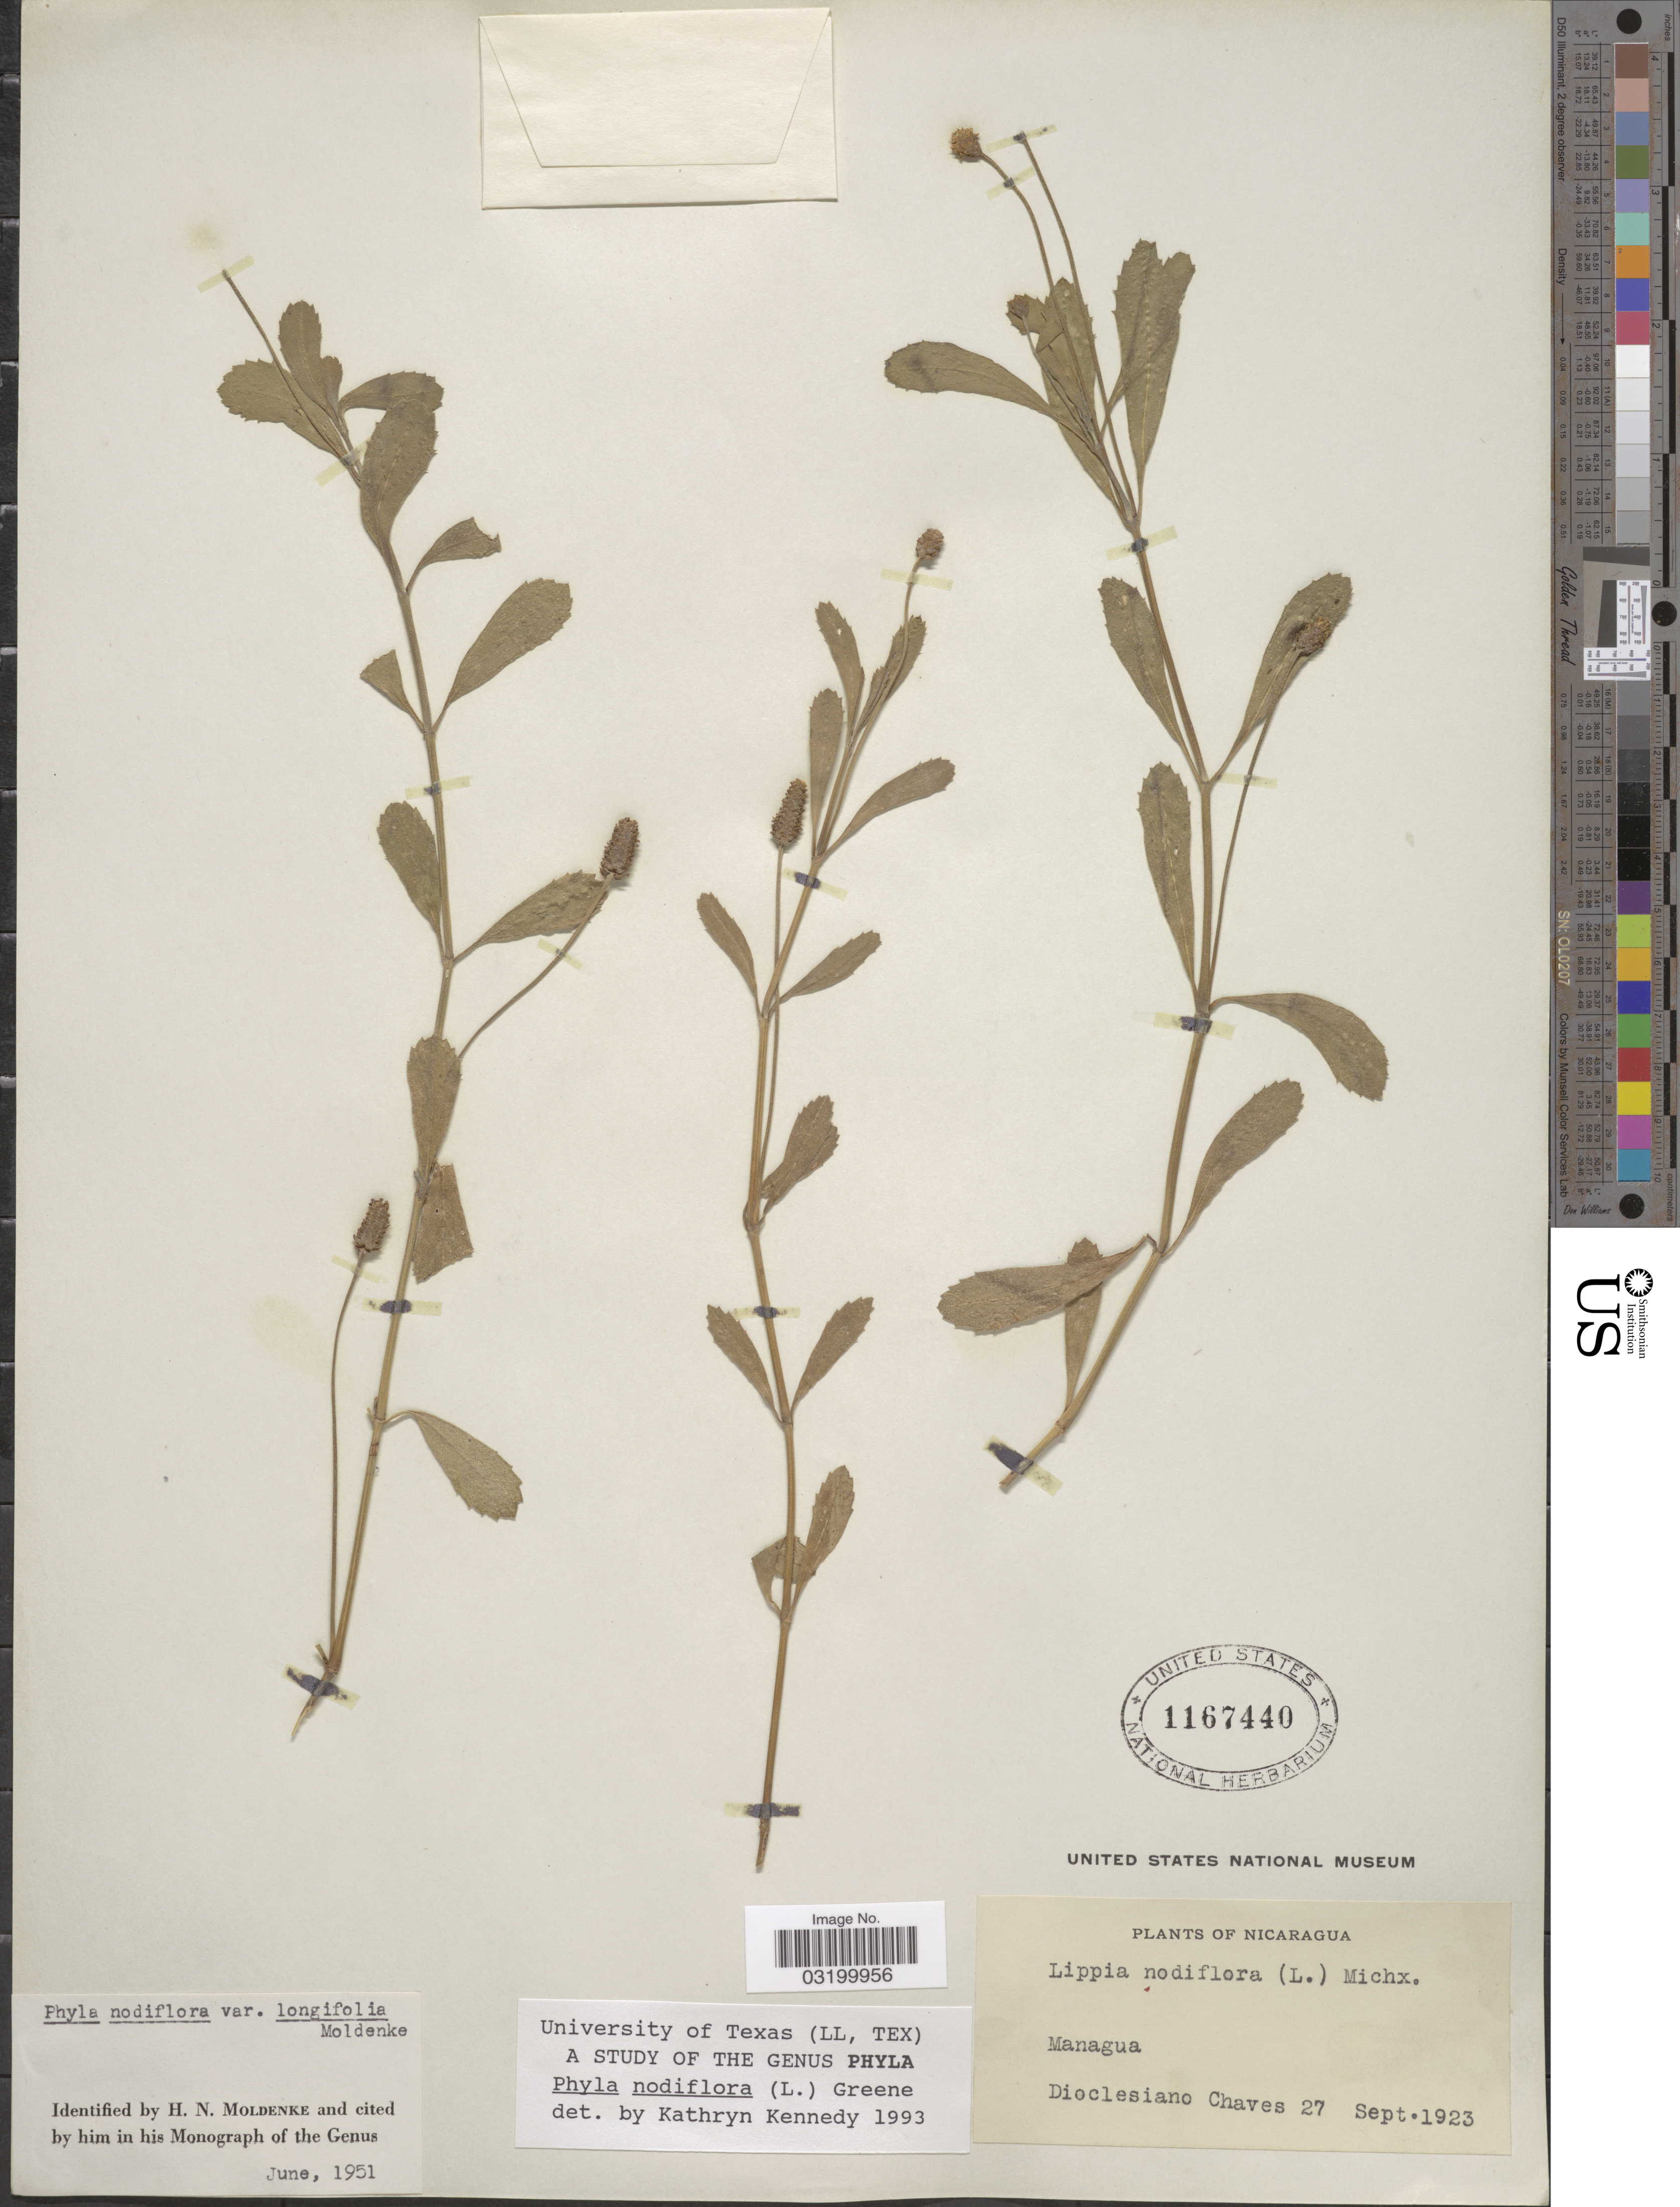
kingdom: Plantae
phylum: Tracheophyta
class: Magnoliopsida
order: Lamiales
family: Verbenaceae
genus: Phyla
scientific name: Phyla nodiflora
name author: (L.) Greene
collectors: D. Chaves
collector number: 27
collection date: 1923-09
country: Nicaragua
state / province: Managua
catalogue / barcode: US 1167440